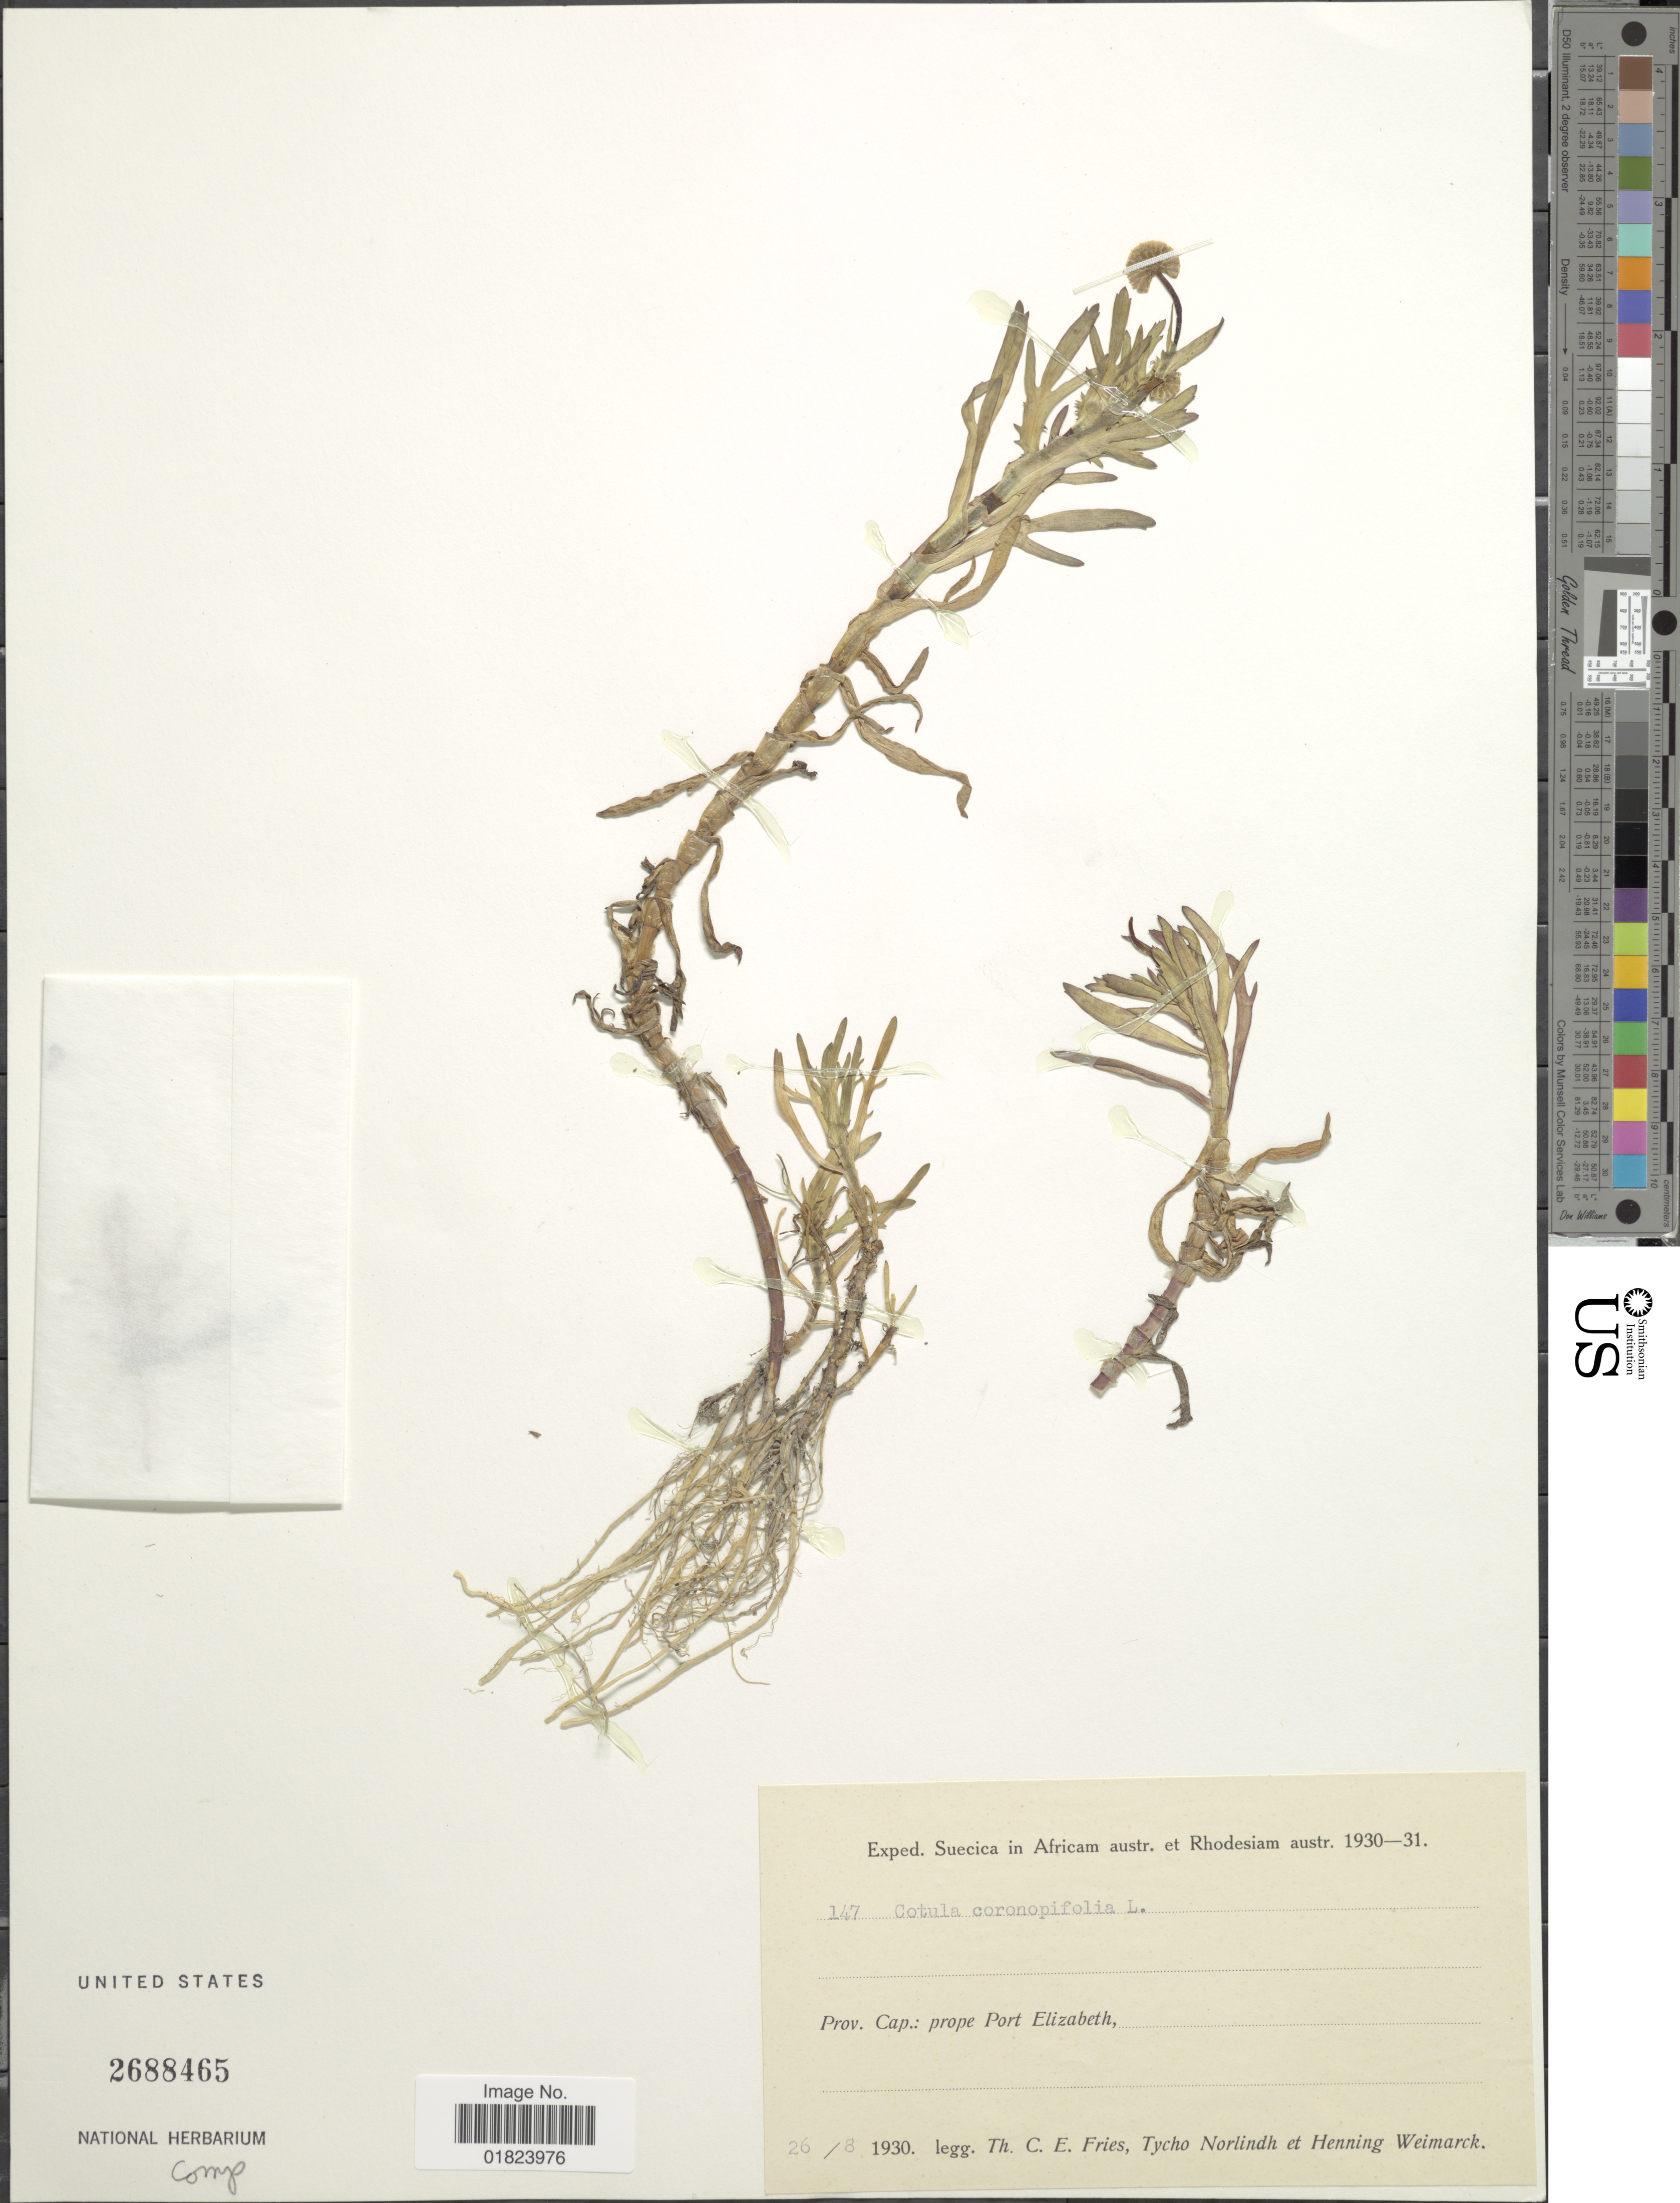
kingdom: Plantae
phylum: Tracheophyta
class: Magnoliopsida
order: Asterales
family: Asteraceae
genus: Cotula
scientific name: Cotula coronopifolia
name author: L.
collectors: T. C. E. Fries, N. T. Norlindh & H. Weimarck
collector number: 147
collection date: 1930-08-26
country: South Africa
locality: Suecaia in Africam austr. et Rhodesiqam austr., Prov. Cap.: prope Port Elizabeth.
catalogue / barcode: US 2688465